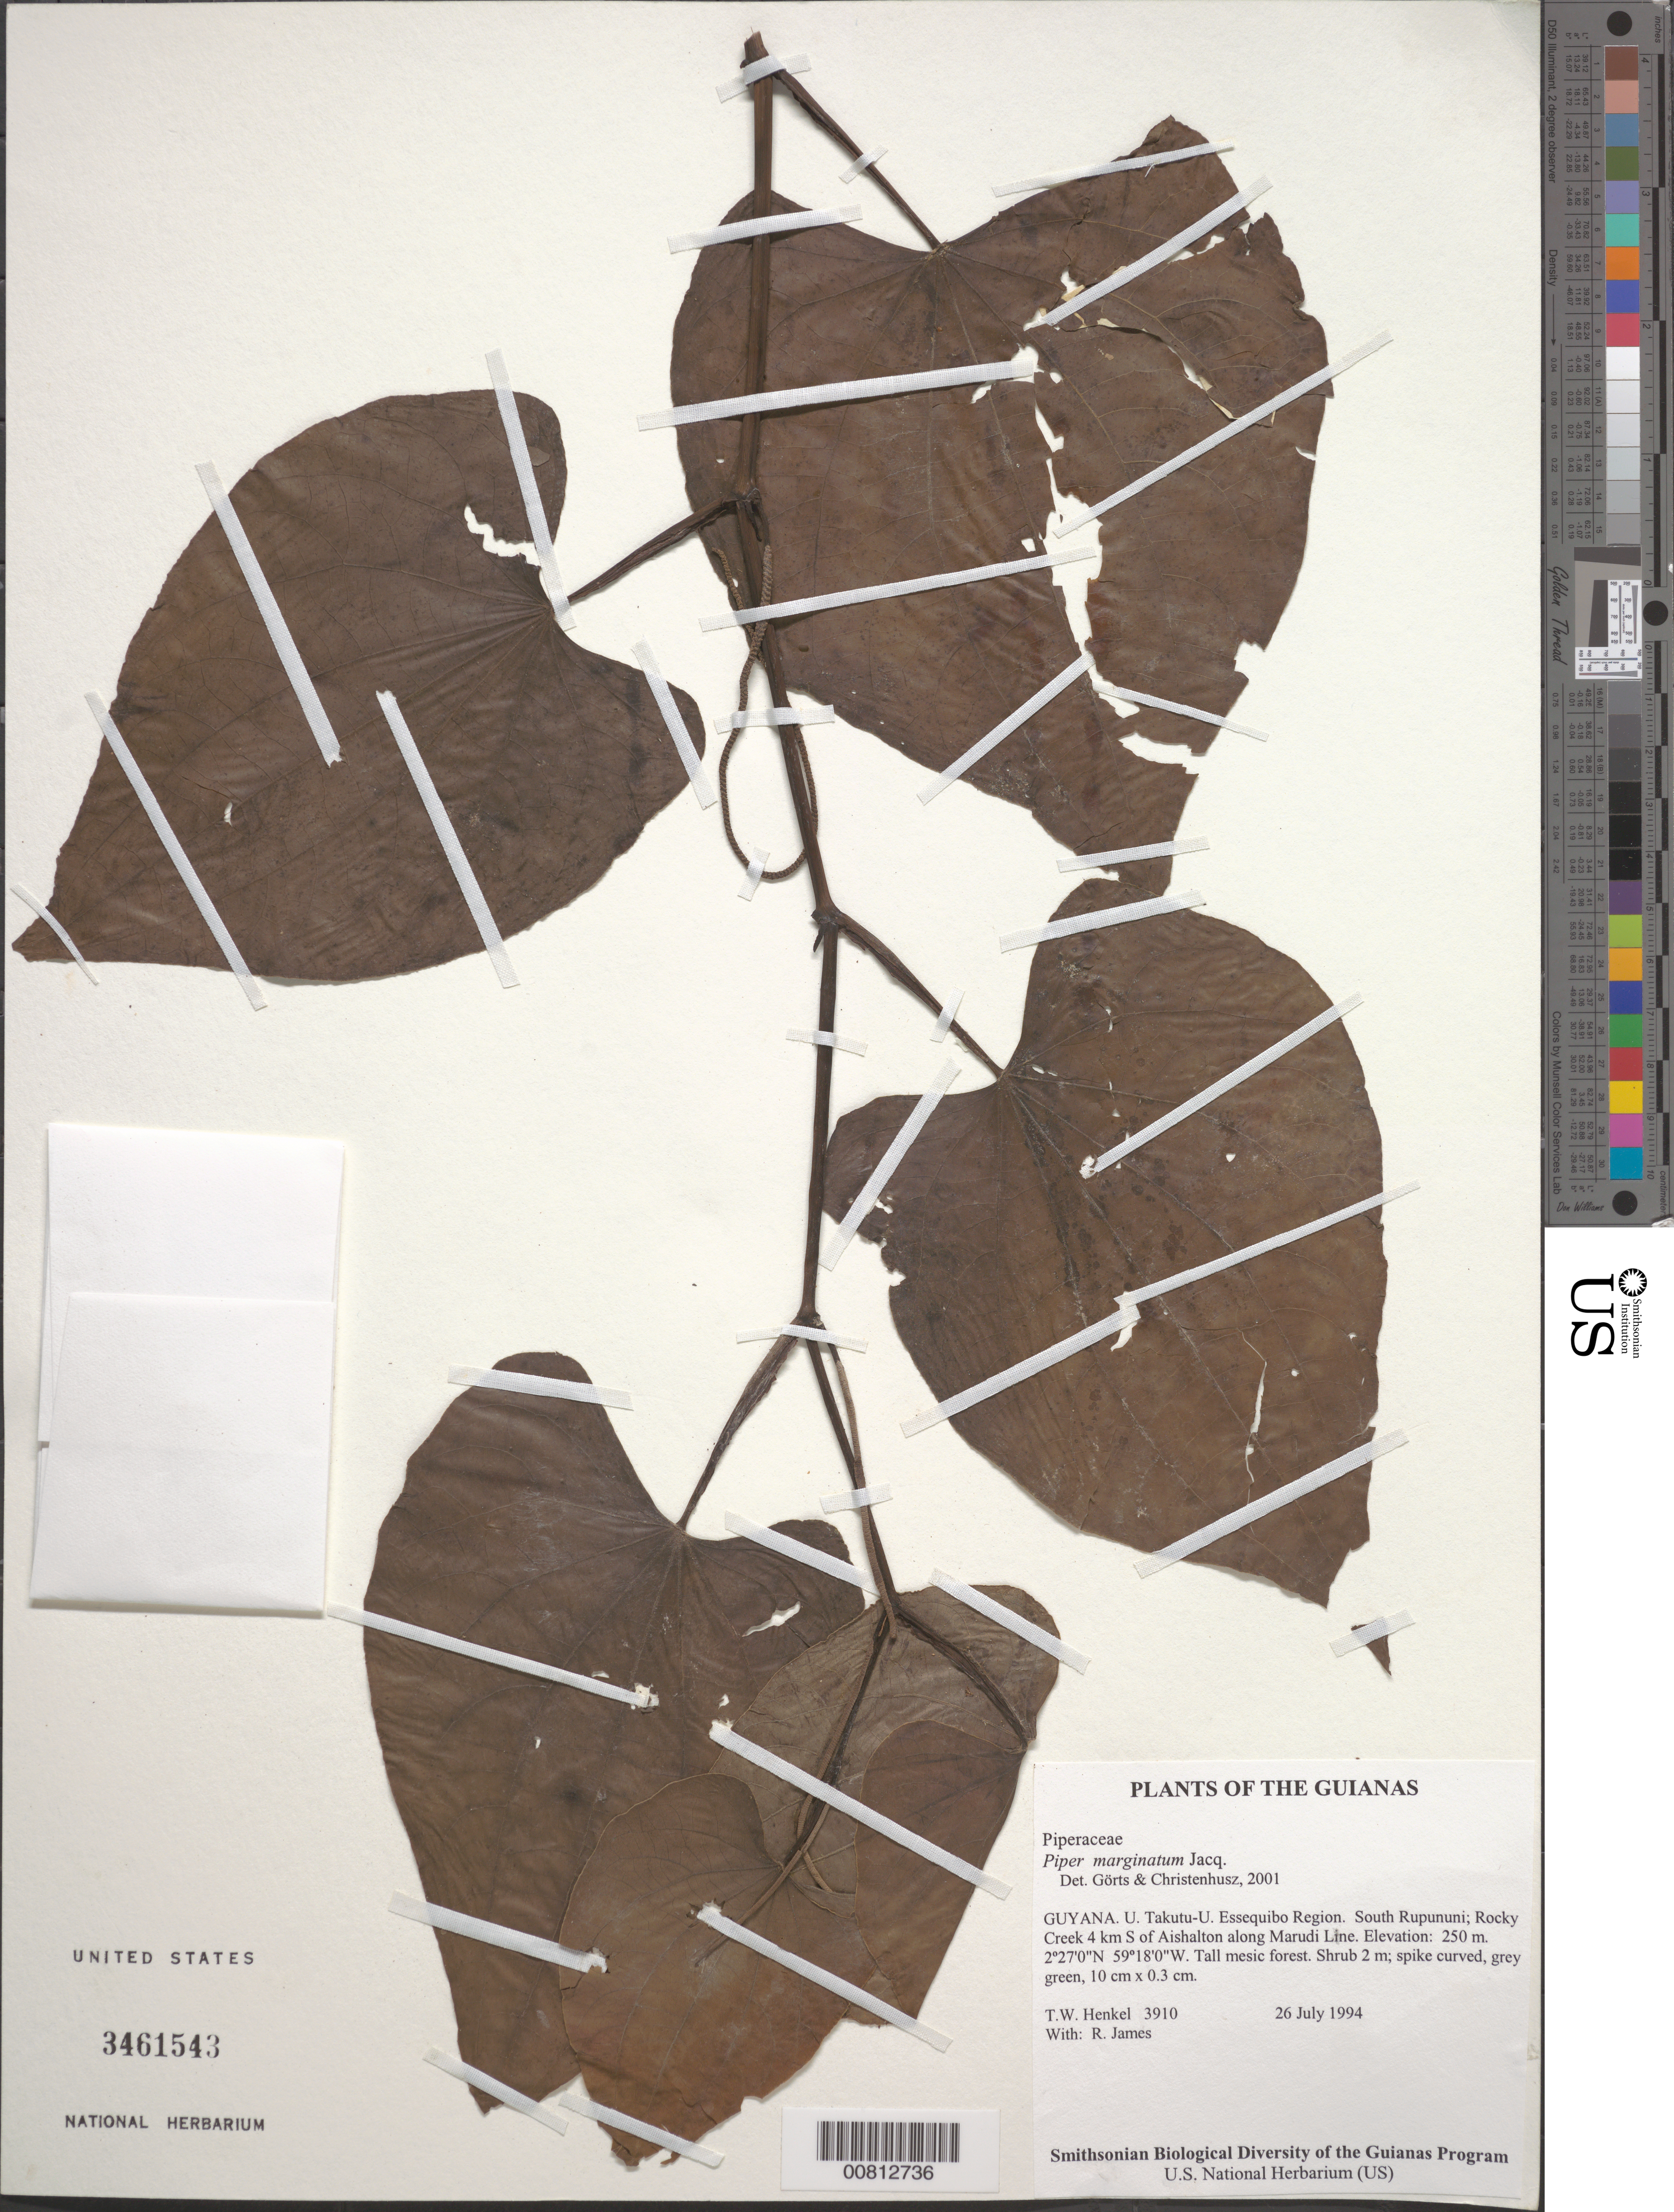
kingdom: Plantae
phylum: Tracheophyta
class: Magnoliopsida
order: Piperales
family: Piperaceae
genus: Piper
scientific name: Piper marginatum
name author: Jacq.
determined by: Görts-van Rijn, A. R.; Christenhusz, M. J.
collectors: T. Henkel & R. James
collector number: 3910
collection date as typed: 26 July 1994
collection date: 1994-07-26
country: Guyana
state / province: U. Takutu-U. Essequibo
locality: South Rupununi; Rocky Creek 4 km S of Aishalton along Marudi Line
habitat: Tall mesic forest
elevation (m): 250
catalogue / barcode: US 3461543